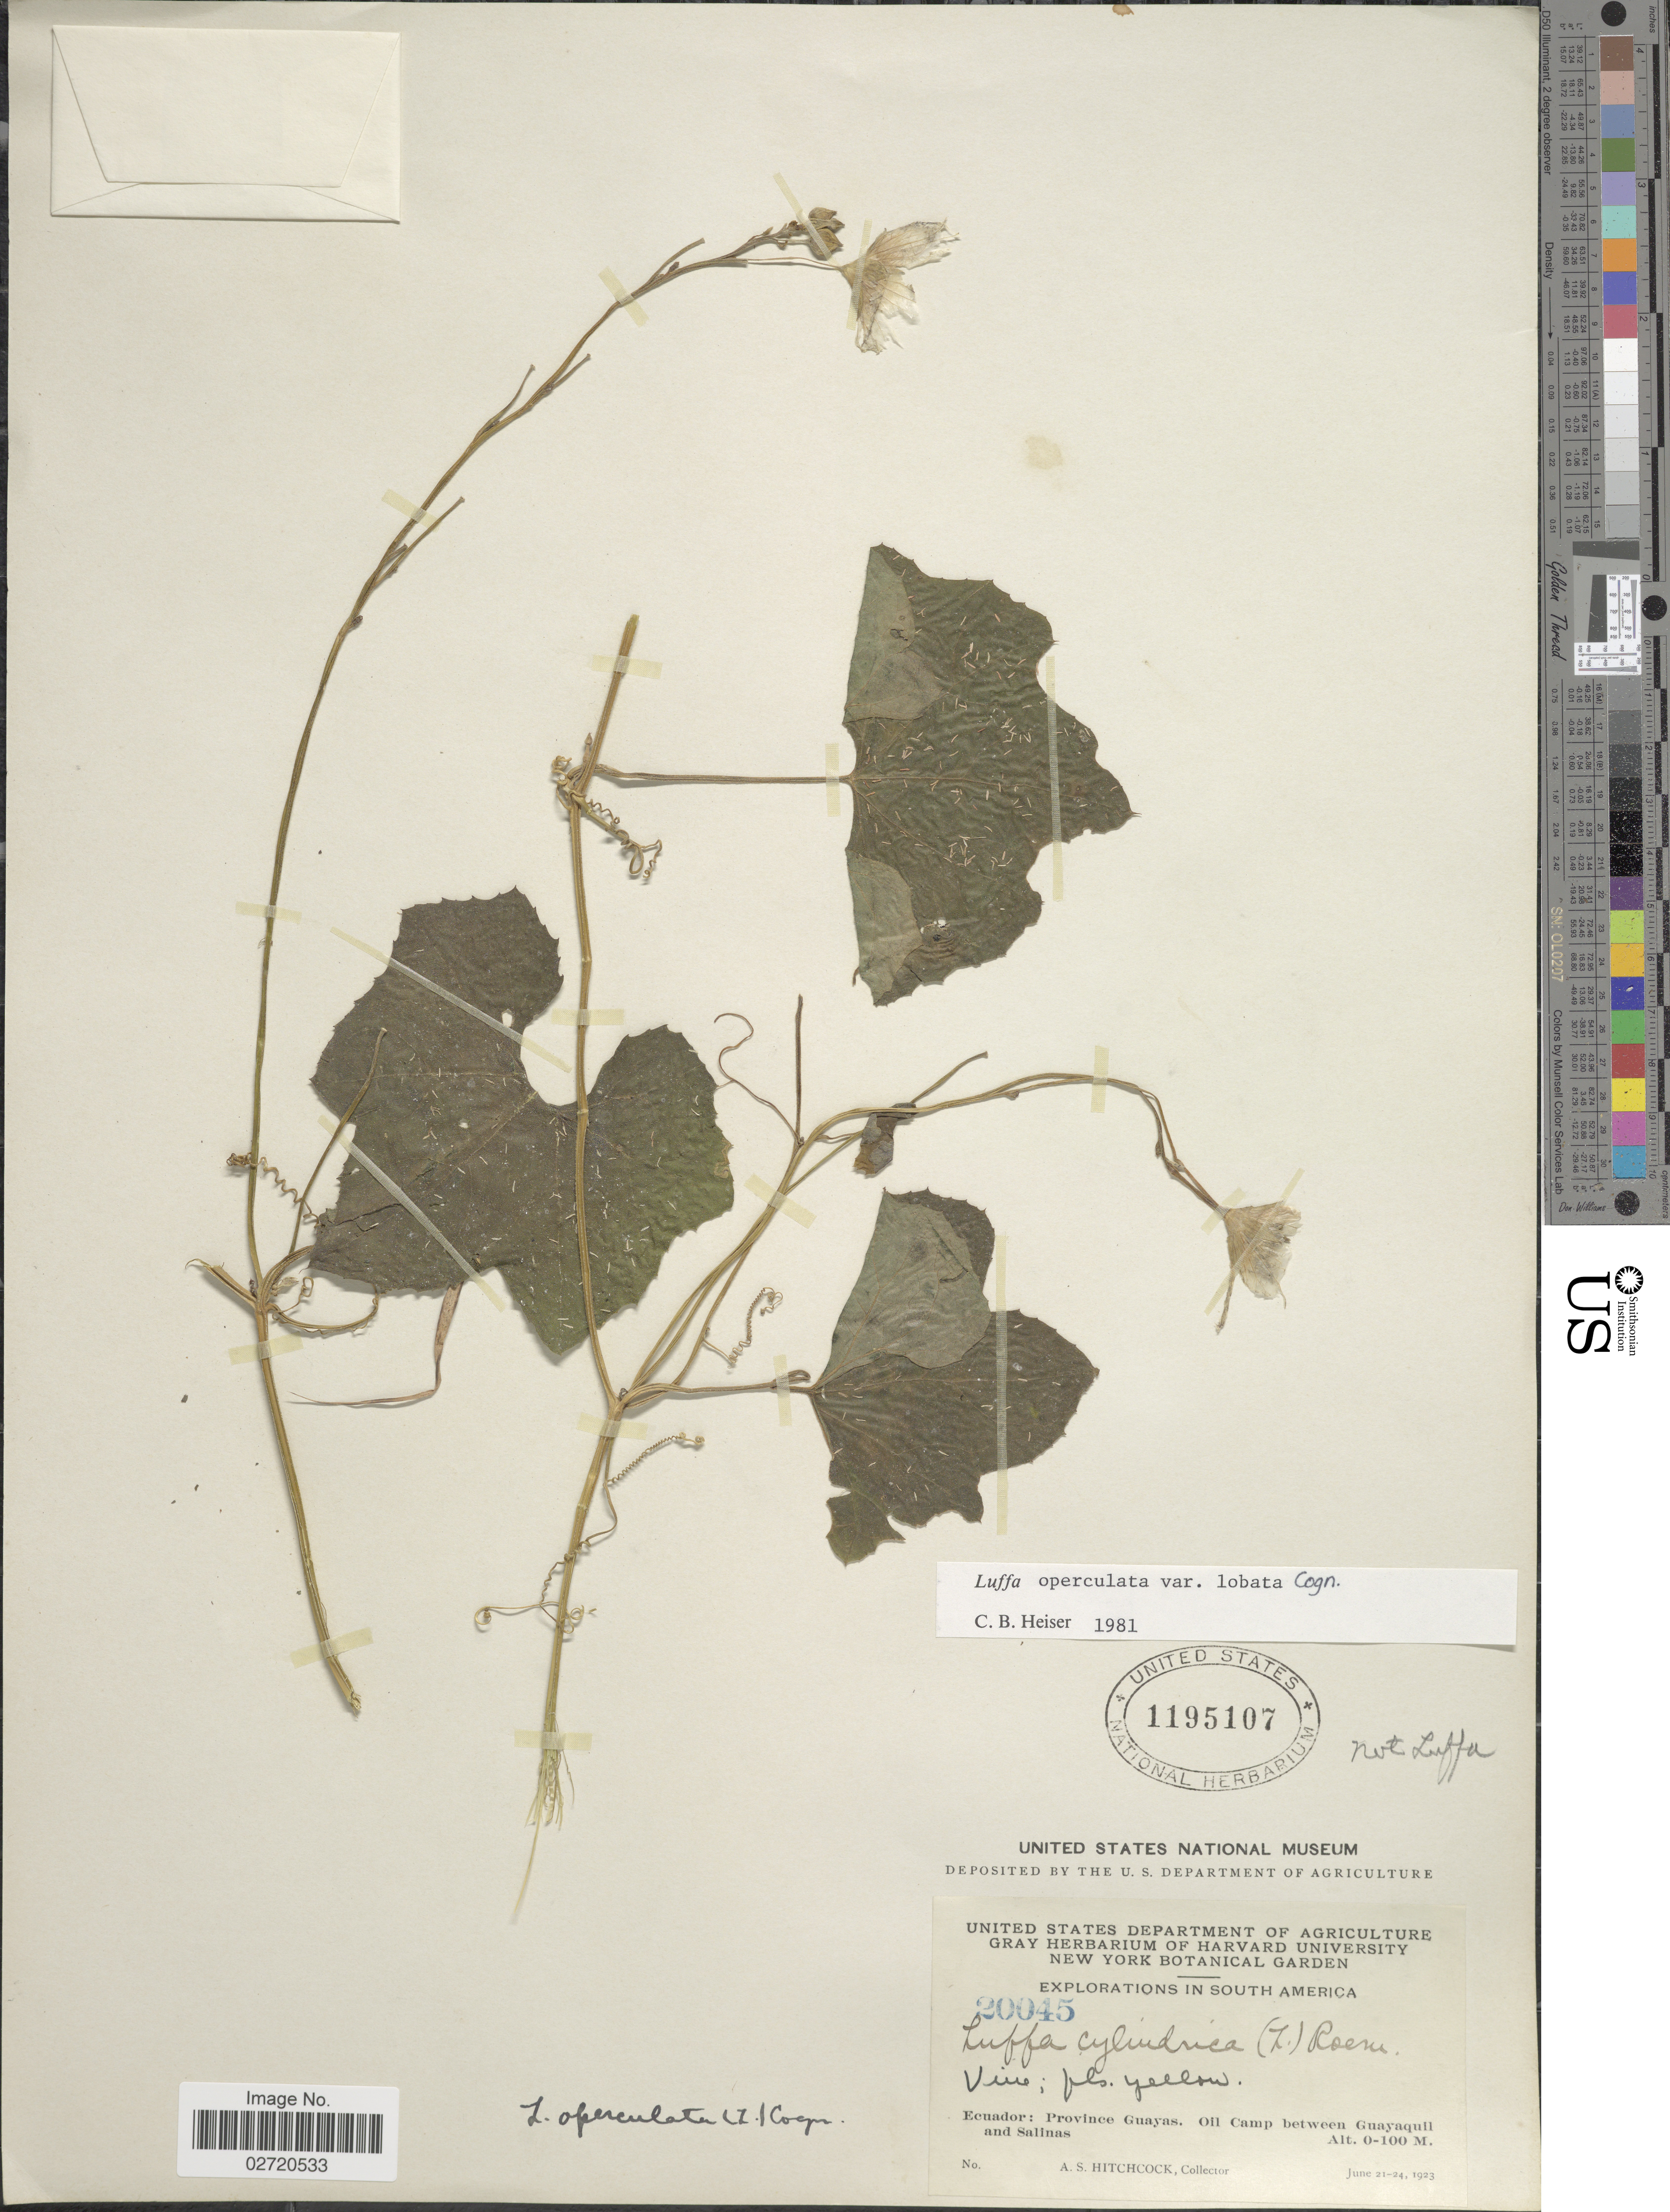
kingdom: Plantae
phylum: Tracheophyta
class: Magnoliopsida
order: Cucurbitales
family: Cucurbitaceae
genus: Luffa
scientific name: Luffa operculata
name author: (L.) Cogn.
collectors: A. S. Hitchcock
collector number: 20045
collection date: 1923-06-21/1923-06-24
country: Ecuador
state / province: Guayas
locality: Province Guayas, Oil Camp between Guayaquil and Salinas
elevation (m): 0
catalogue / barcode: US 1195107